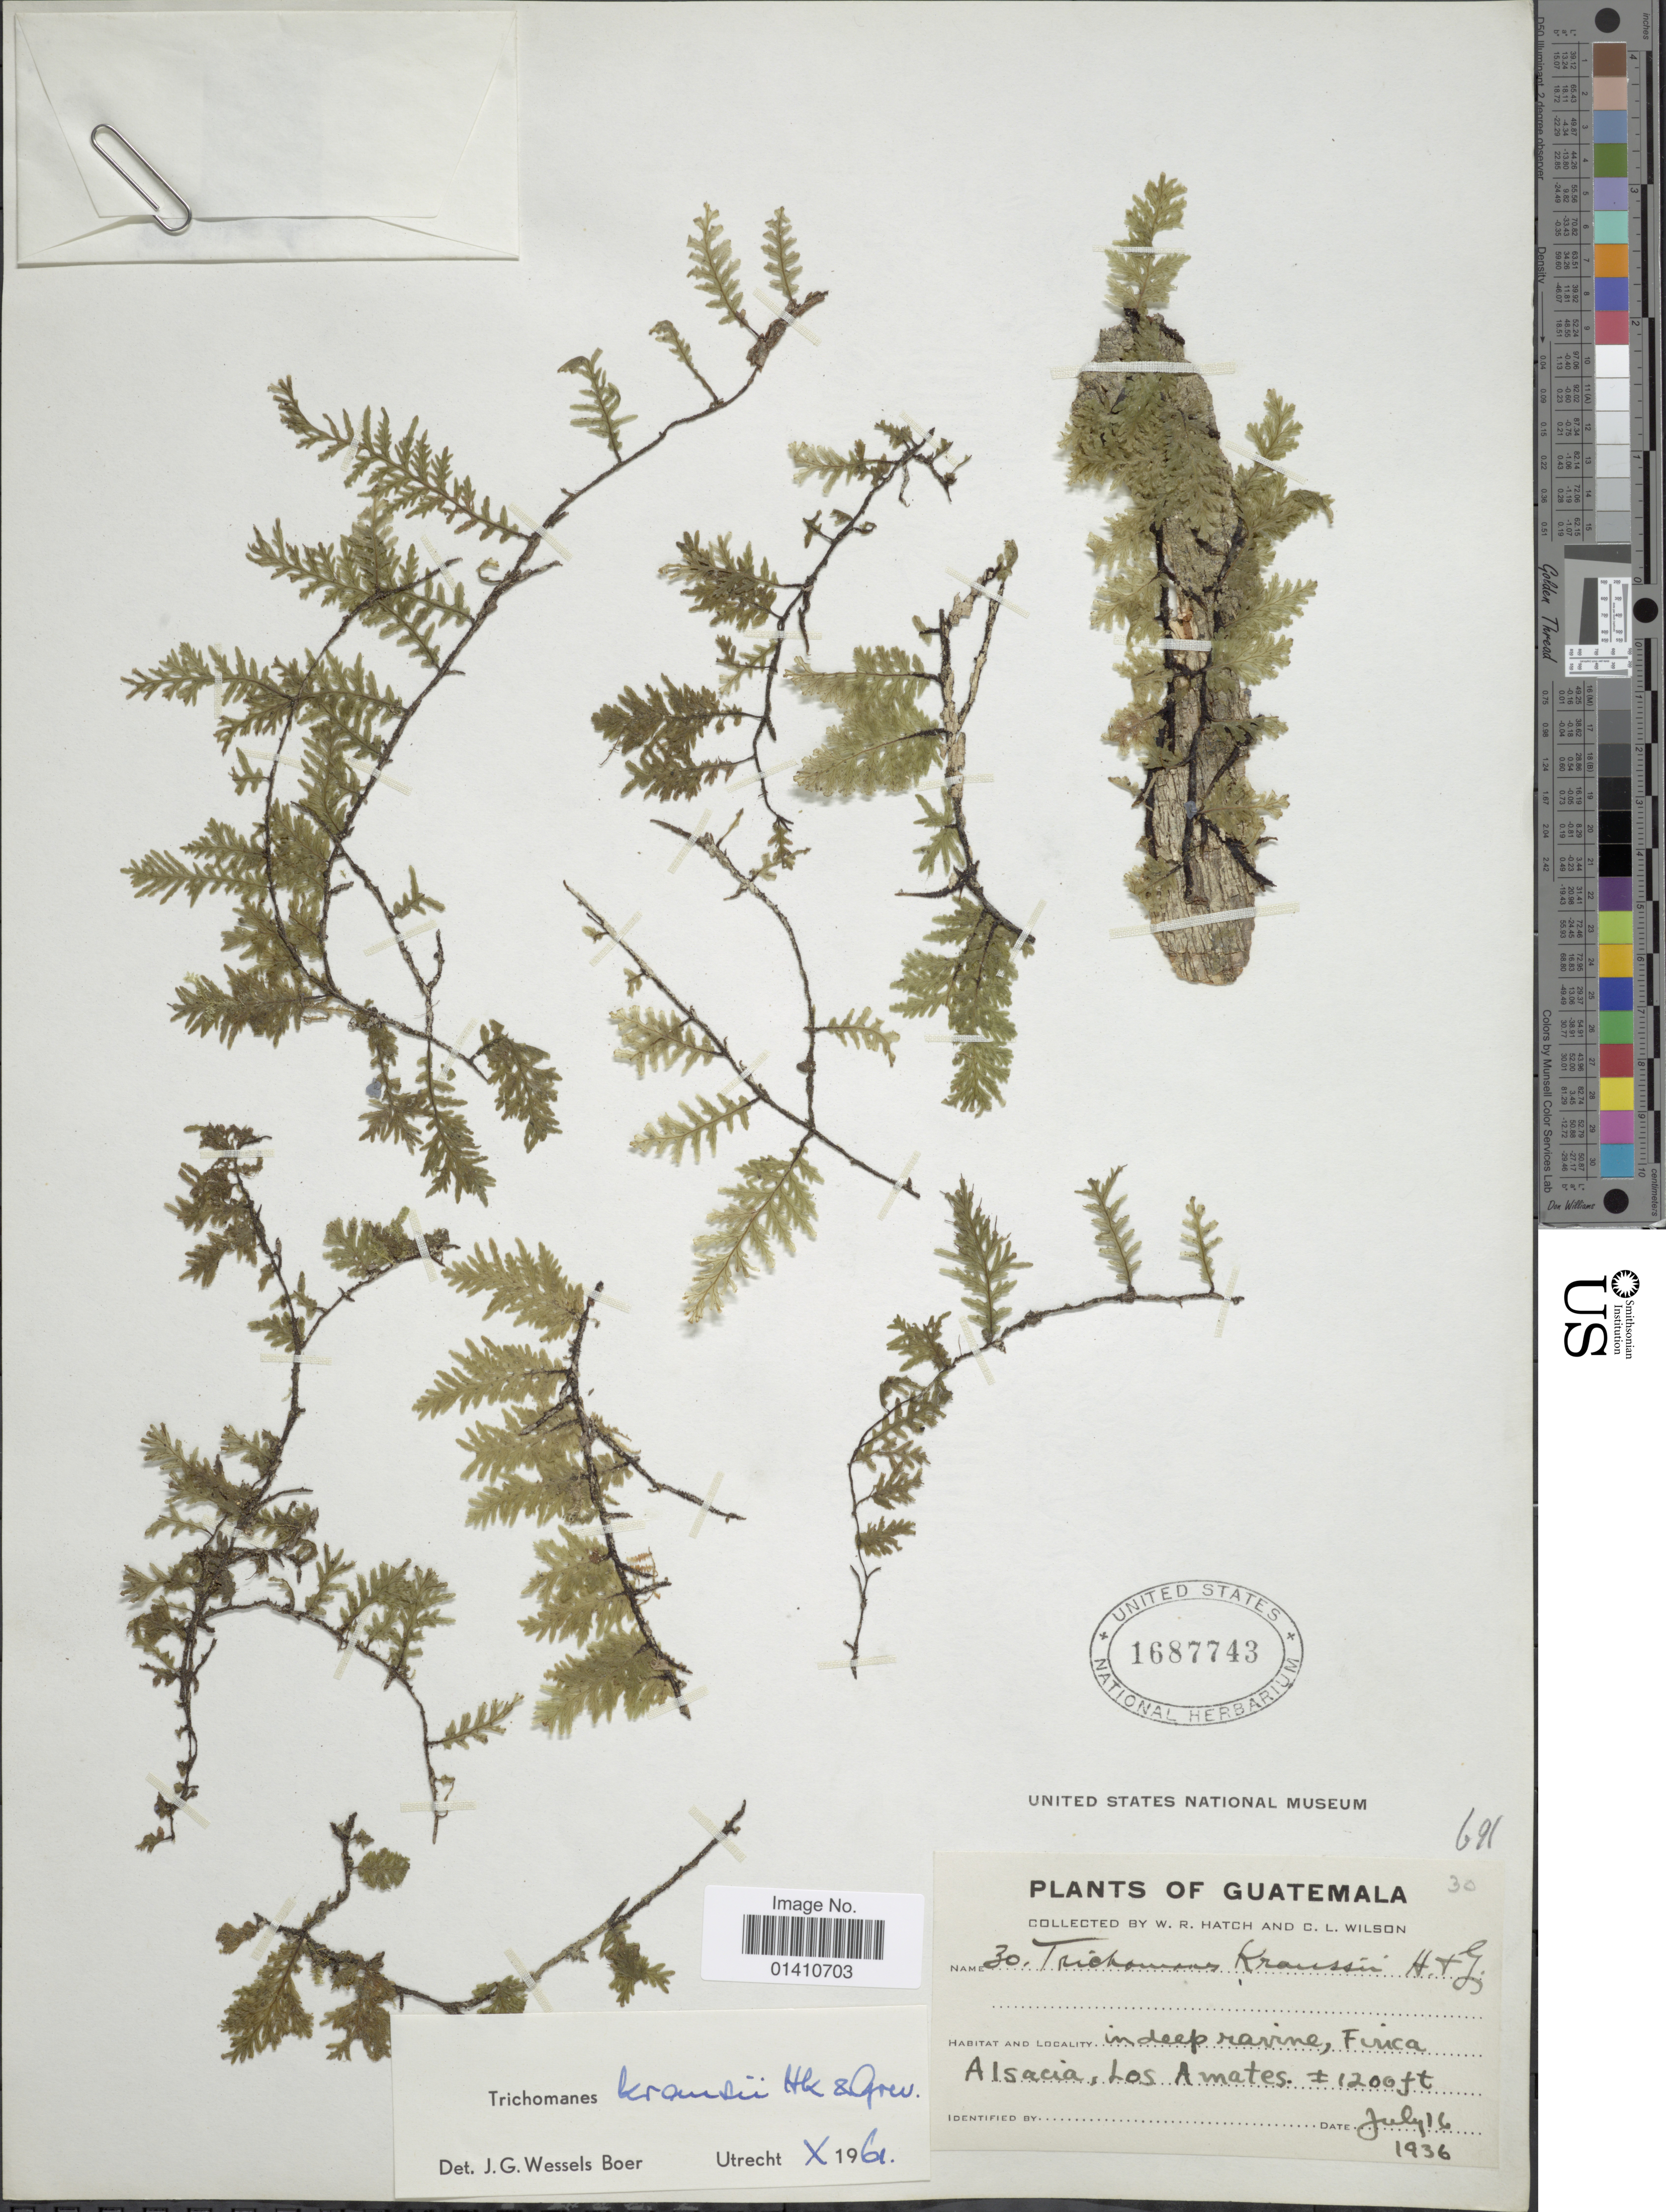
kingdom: Plantae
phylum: Tracheophyta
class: Polypodiopsida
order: Hymenophyllales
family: Hymenophyllaceae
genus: Didymoglossum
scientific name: Didymoglossum kraussii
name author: (Hook. & Grev.) C. Presl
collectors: W. Hatch & C. L. Wilson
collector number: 30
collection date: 1936-07-16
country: Guatemala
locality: In deep ravine, Finca Alsacia, Los Amates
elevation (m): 366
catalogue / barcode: US 1687743